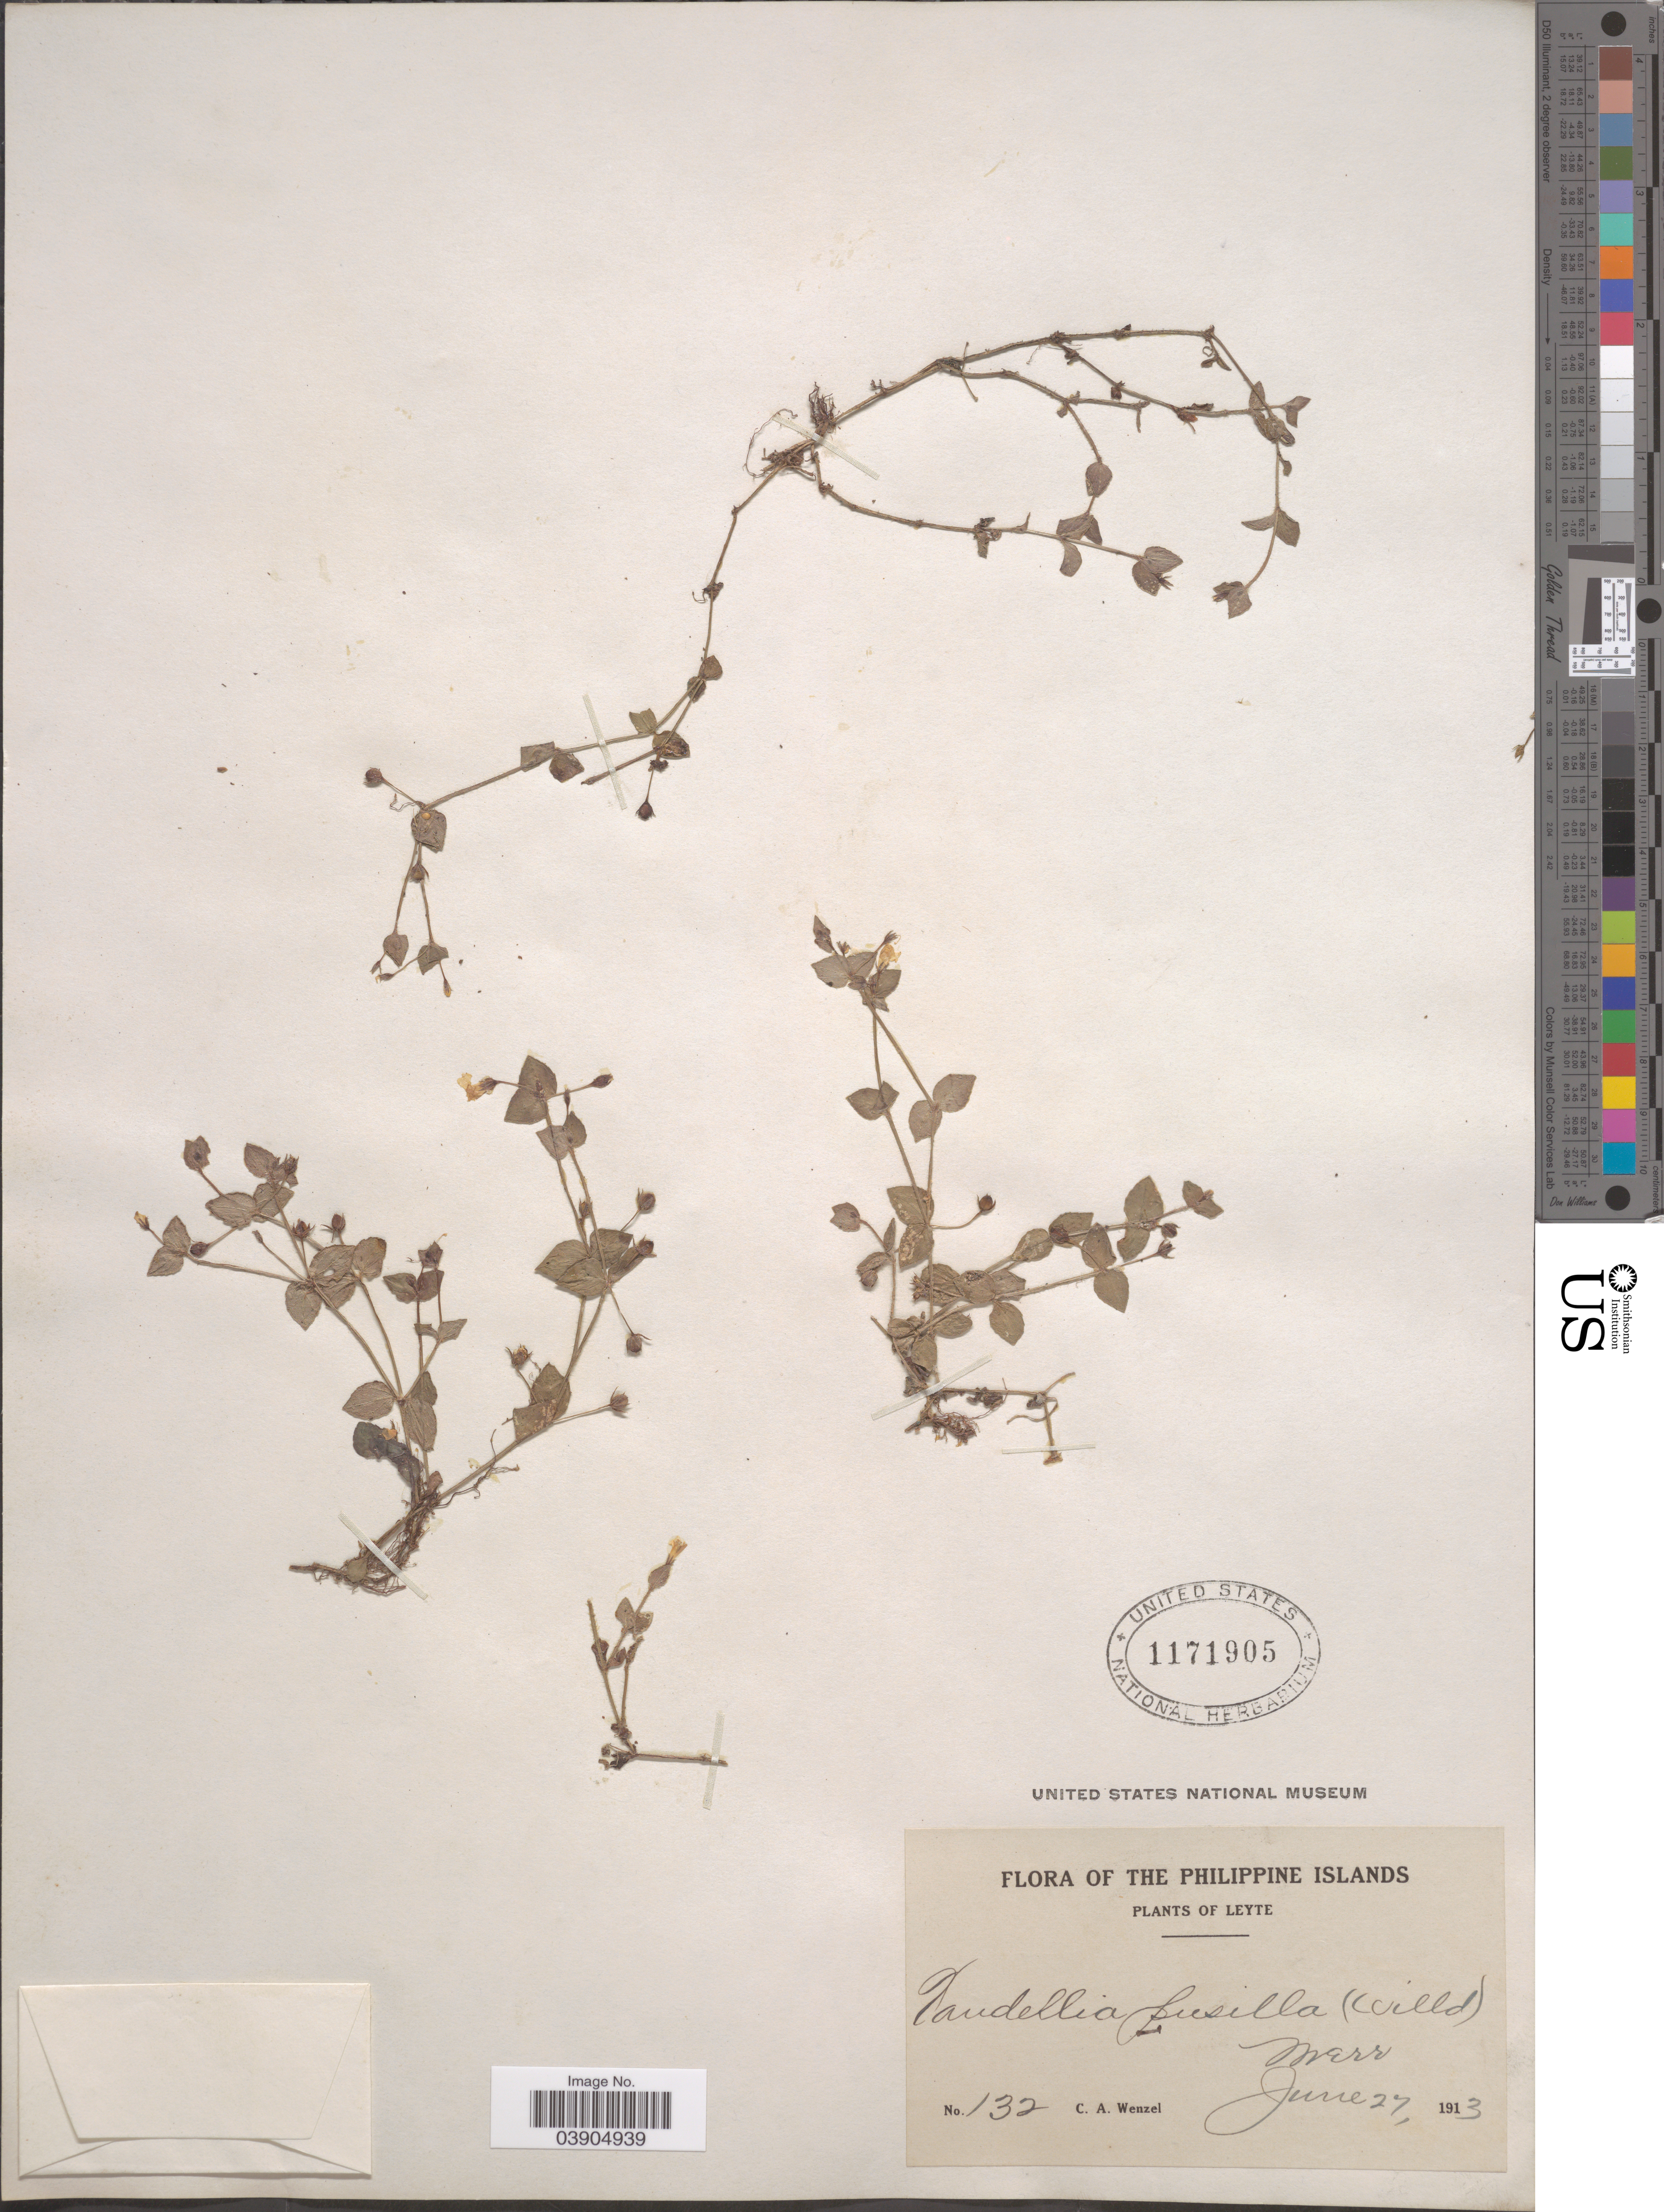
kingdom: Plantae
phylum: Tracheophyta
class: Magnoliopsida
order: Lamiales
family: Linderniaceae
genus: Lindernia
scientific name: Lindernia pusilla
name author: (Willd.) Bold.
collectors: C. Wenzel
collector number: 132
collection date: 1913-06-27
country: Philippines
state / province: Eastern Visayas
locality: Leyte.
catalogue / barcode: US 1171905